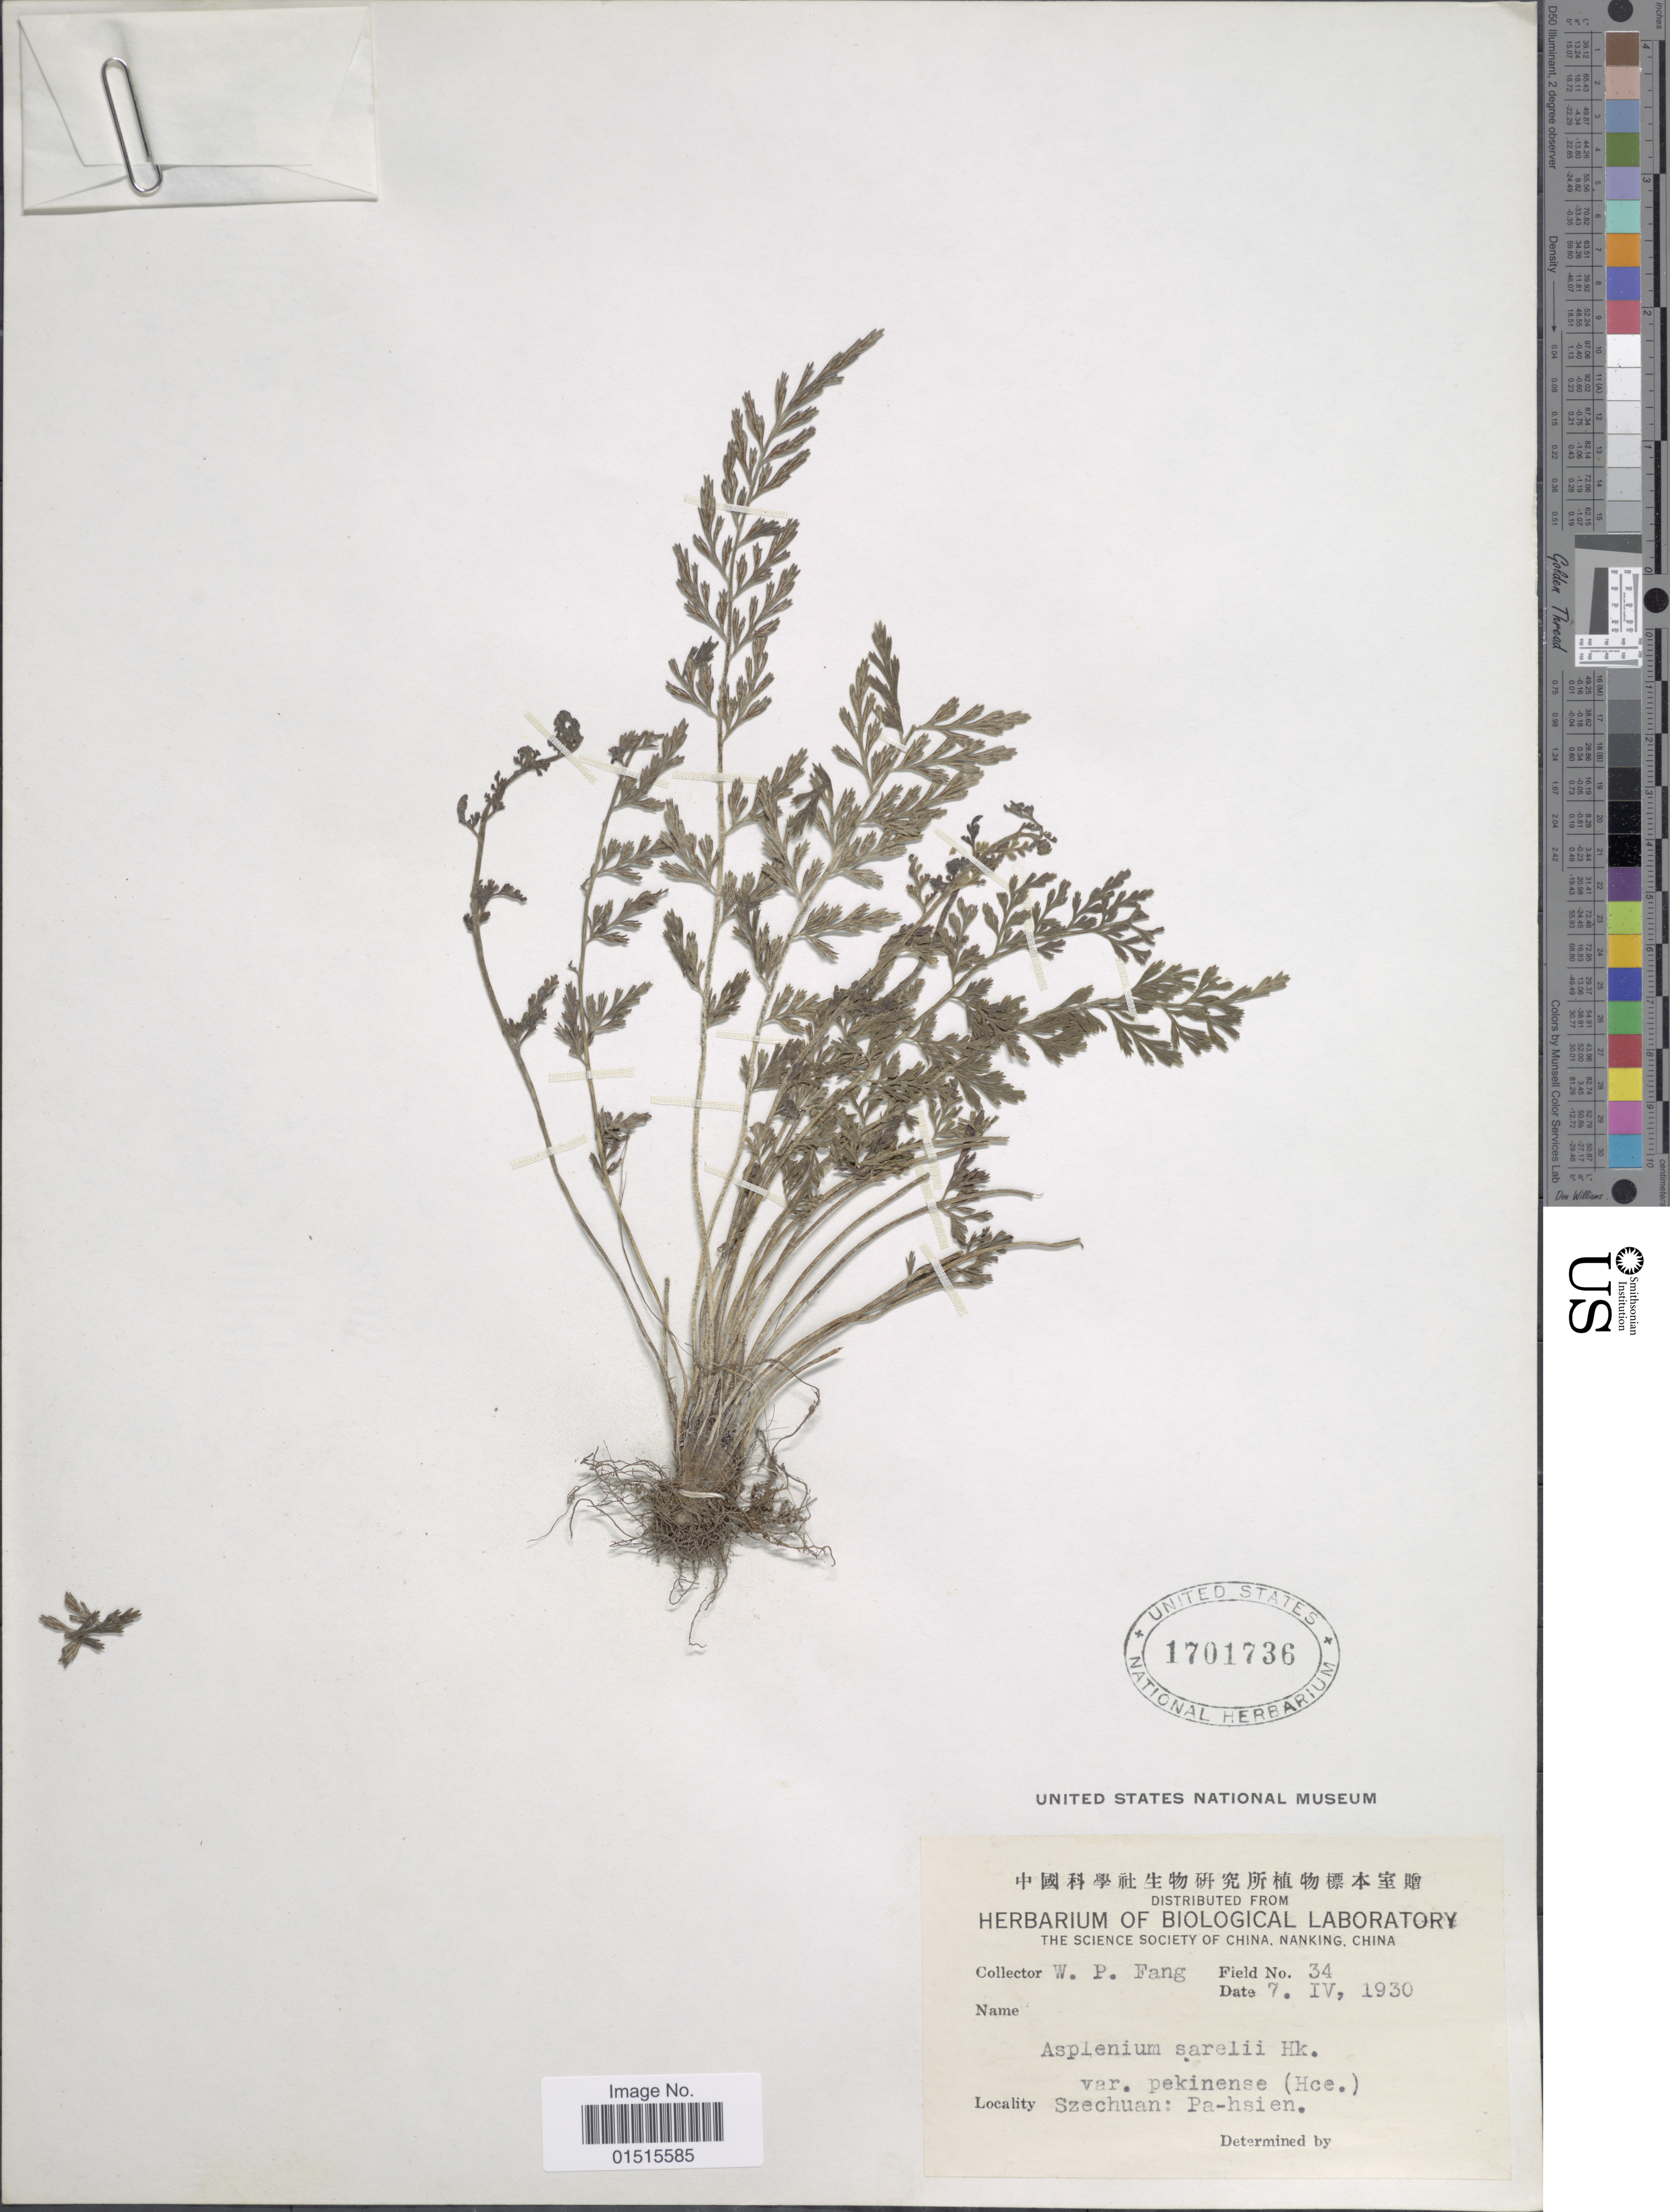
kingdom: Plantae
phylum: Tracheophyta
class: Polypodiopsida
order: Polypodiales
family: Aspleniaceae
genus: Asplenium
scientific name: Asplenium sarelii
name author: Hook.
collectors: W. P. Fang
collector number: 34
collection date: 1930-04-07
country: China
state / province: Sichuan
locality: Nanking, Szechuan: Pa-hsien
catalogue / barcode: US 1701736